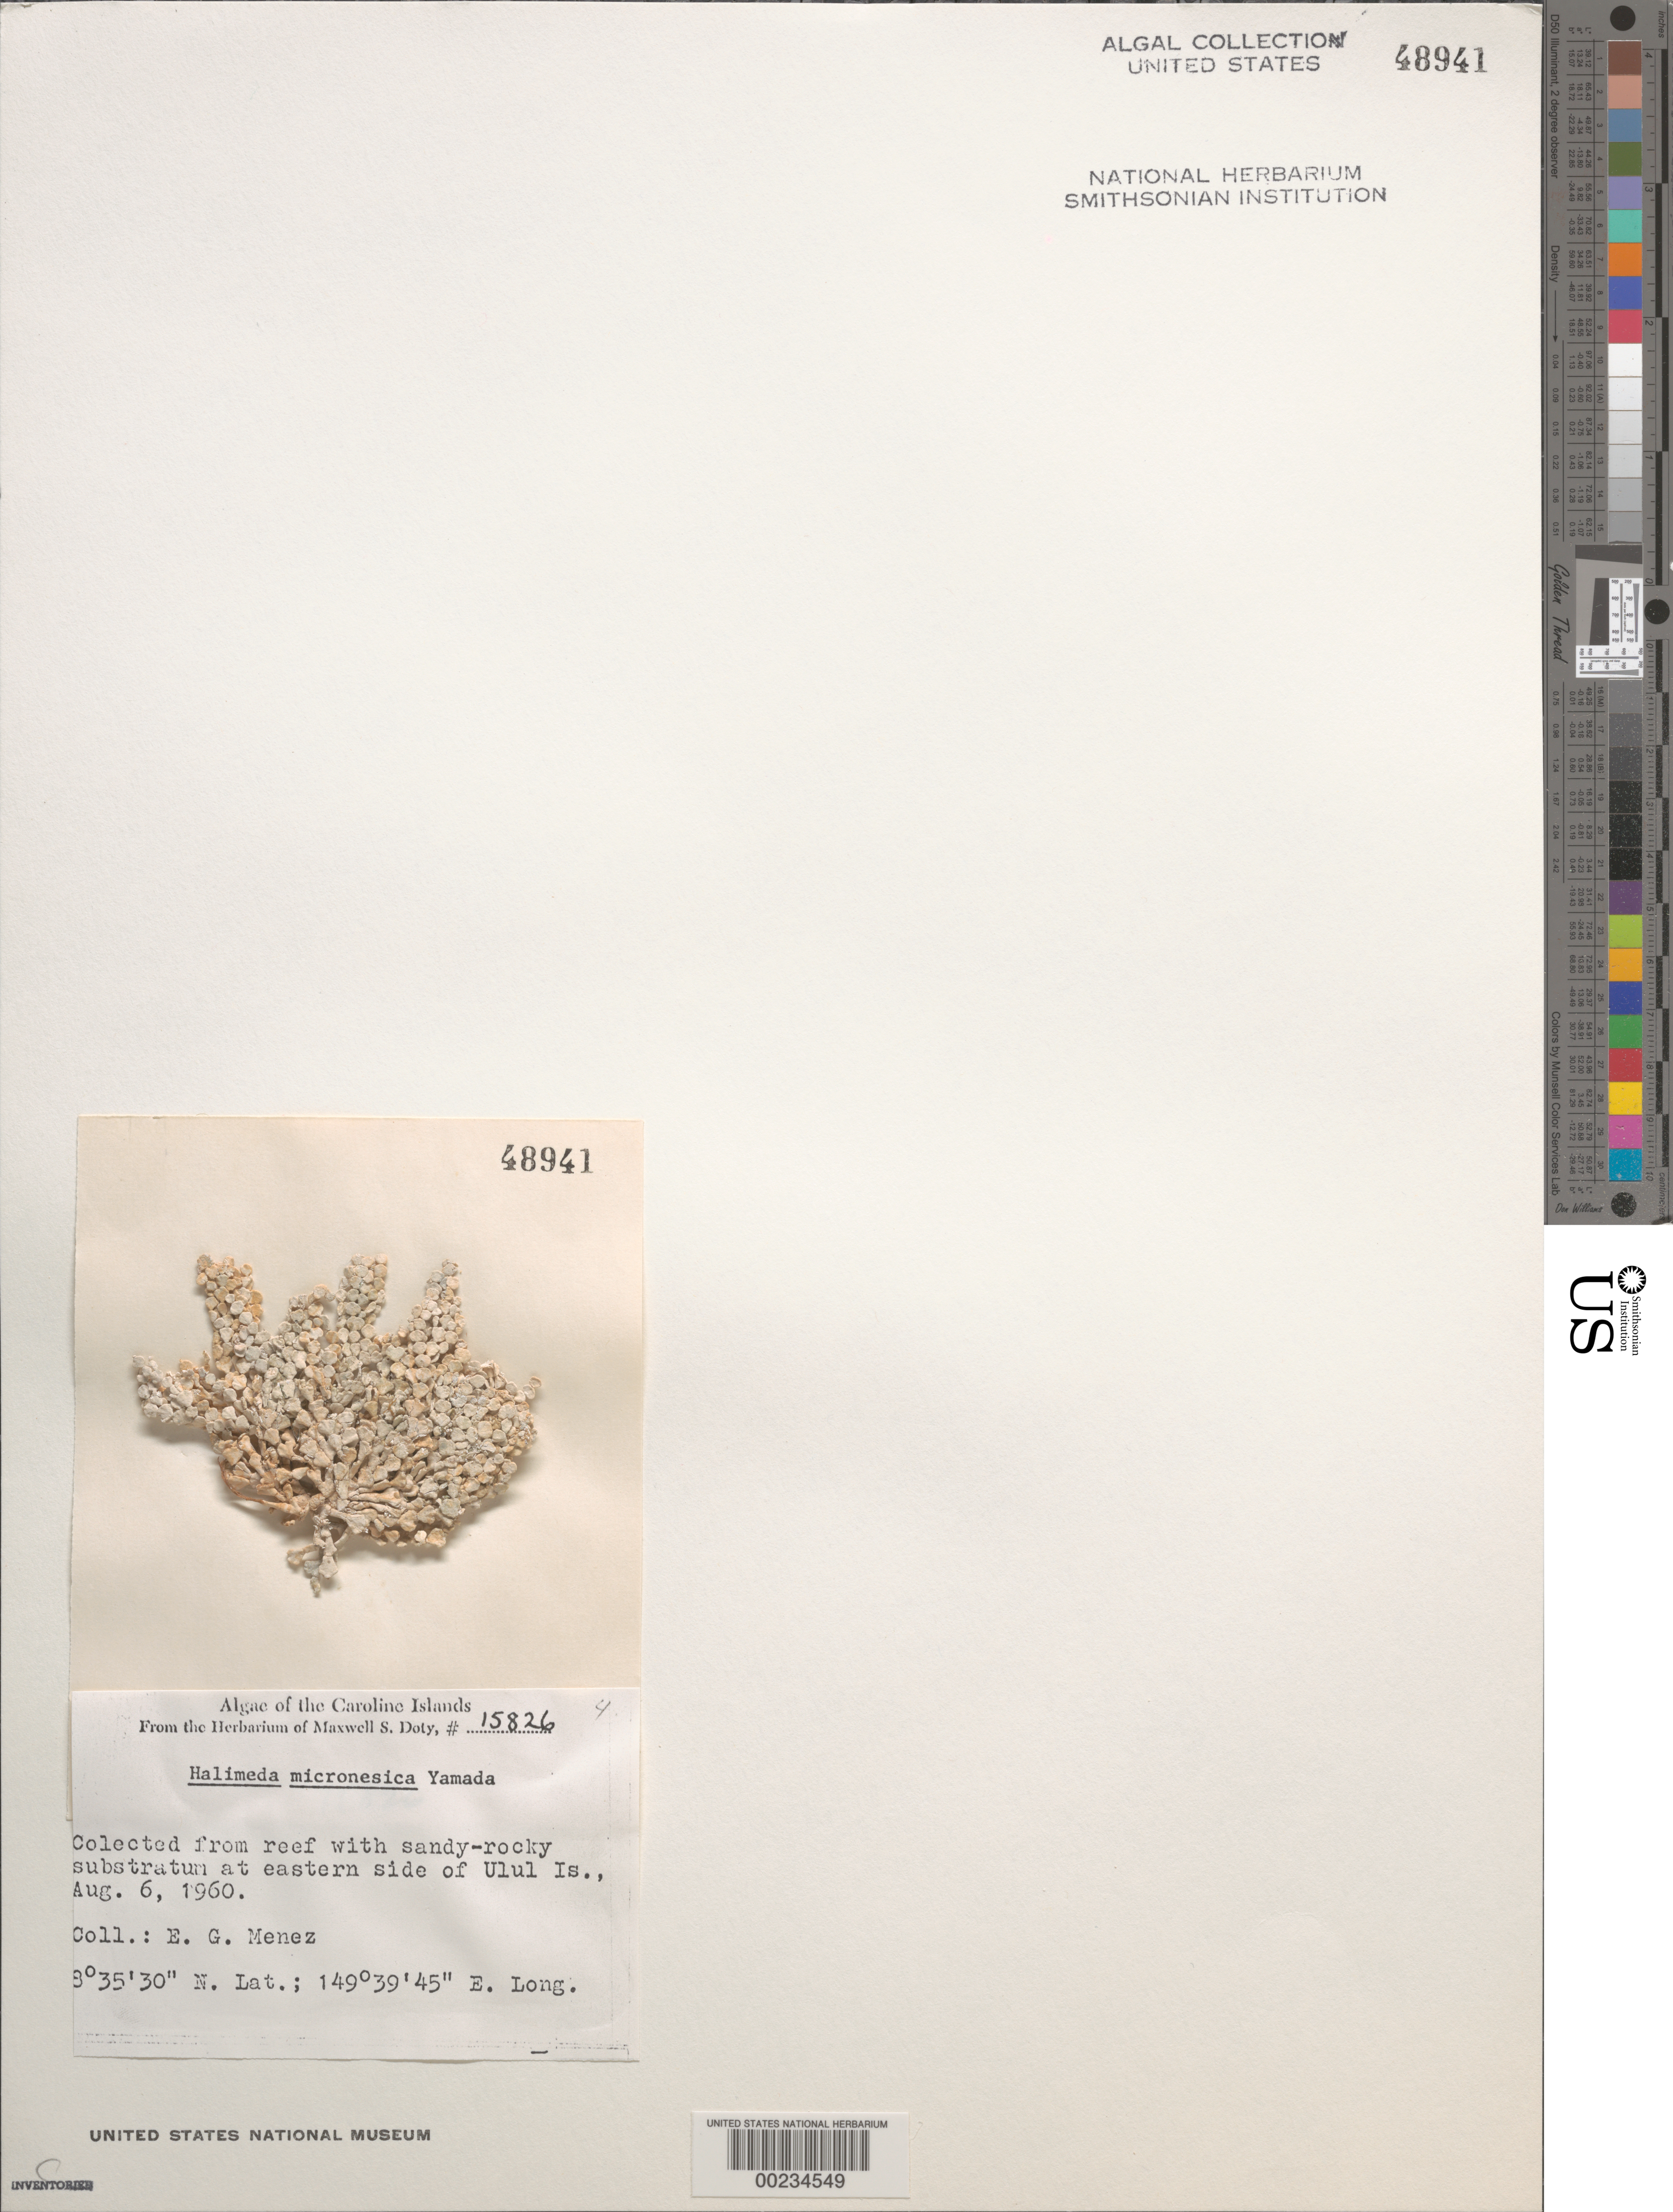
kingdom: Plantae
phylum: Chlorophyta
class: Ulvophyceae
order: Bryopsidales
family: Halimedaceae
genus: Halimeda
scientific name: Halimeda micronesica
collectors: Meñez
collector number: MSD 15826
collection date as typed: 06 Aug 1960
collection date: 1960-08-06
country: Micronesia, Federated States of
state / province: Truk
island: Namonuito Atoll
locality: Ulal Islet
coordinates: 8 35' 30" N, 149 39' 45" E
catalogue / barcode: US 48941